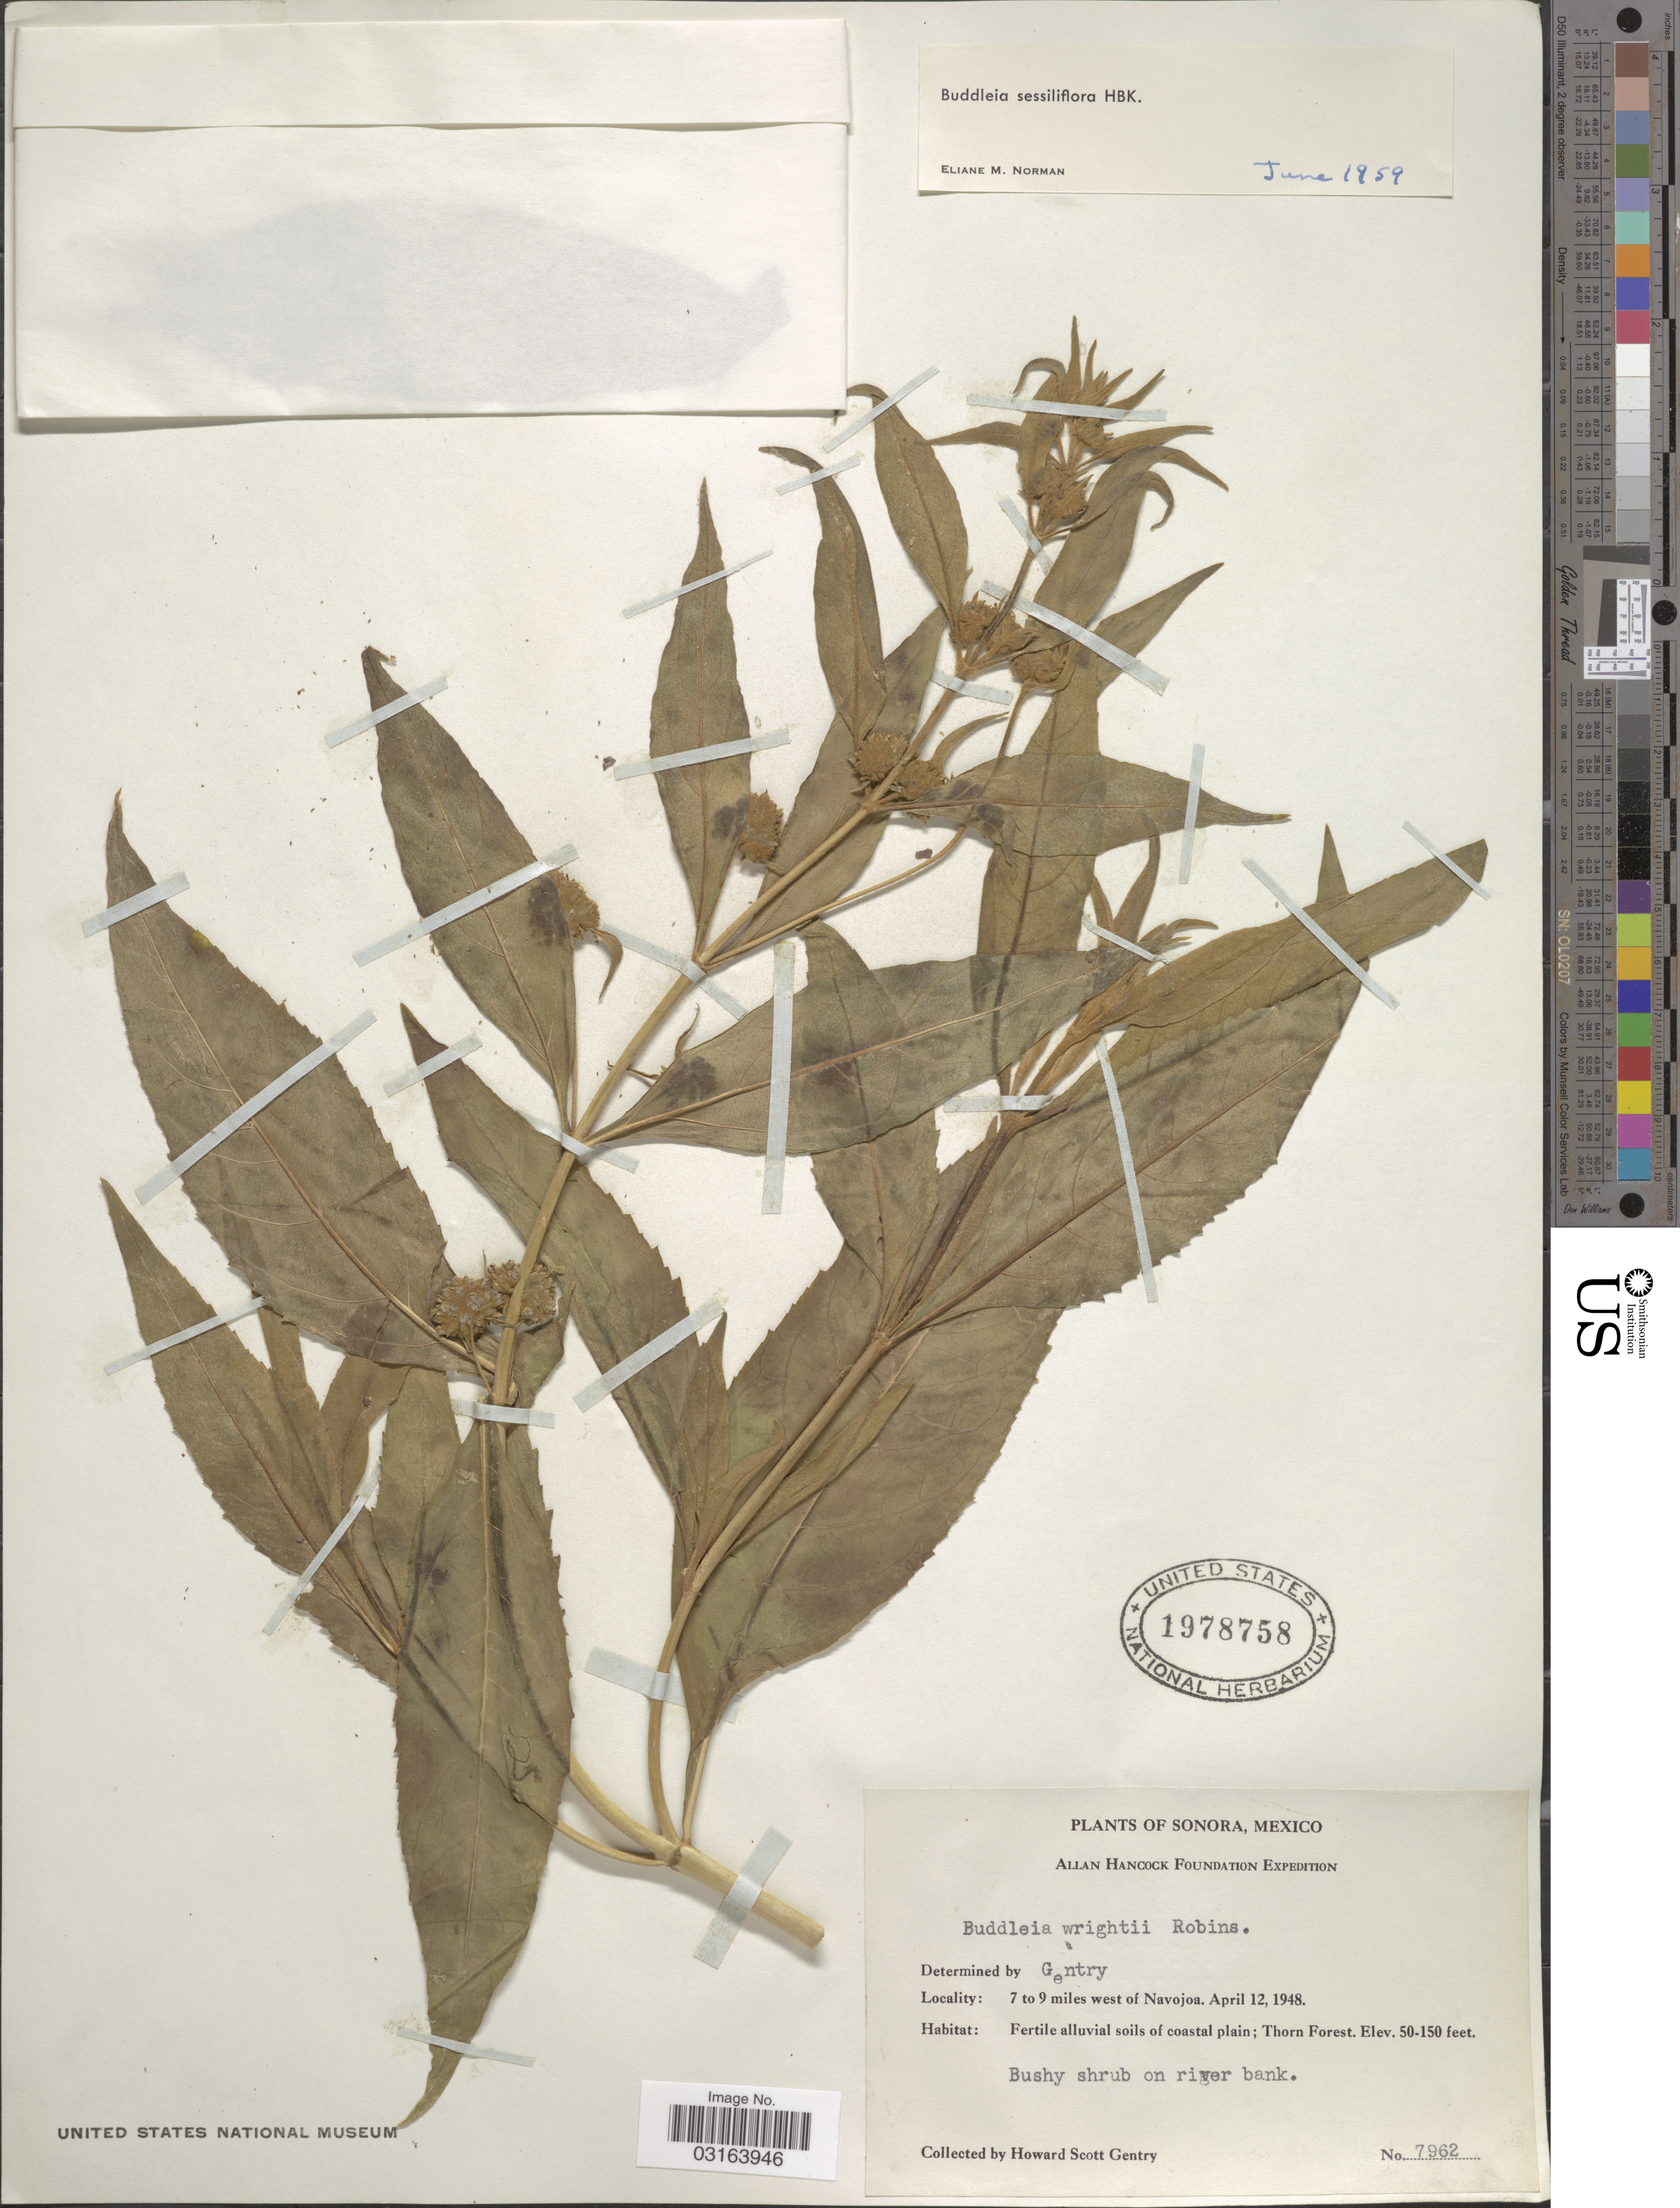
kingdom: Plantae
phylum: Tracheophyta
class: Magnoliopsida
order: Lamiales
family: Scrophulariaceae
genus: Buddleja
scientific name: Buddleja sessiliflora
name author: Kunth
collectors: H. S. Gentry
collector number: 7962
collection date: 1948-04-12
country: Mexico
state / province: Sonora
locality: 7 to 9 miles west of Navojoa.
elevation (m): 15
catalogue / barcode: US 1978758